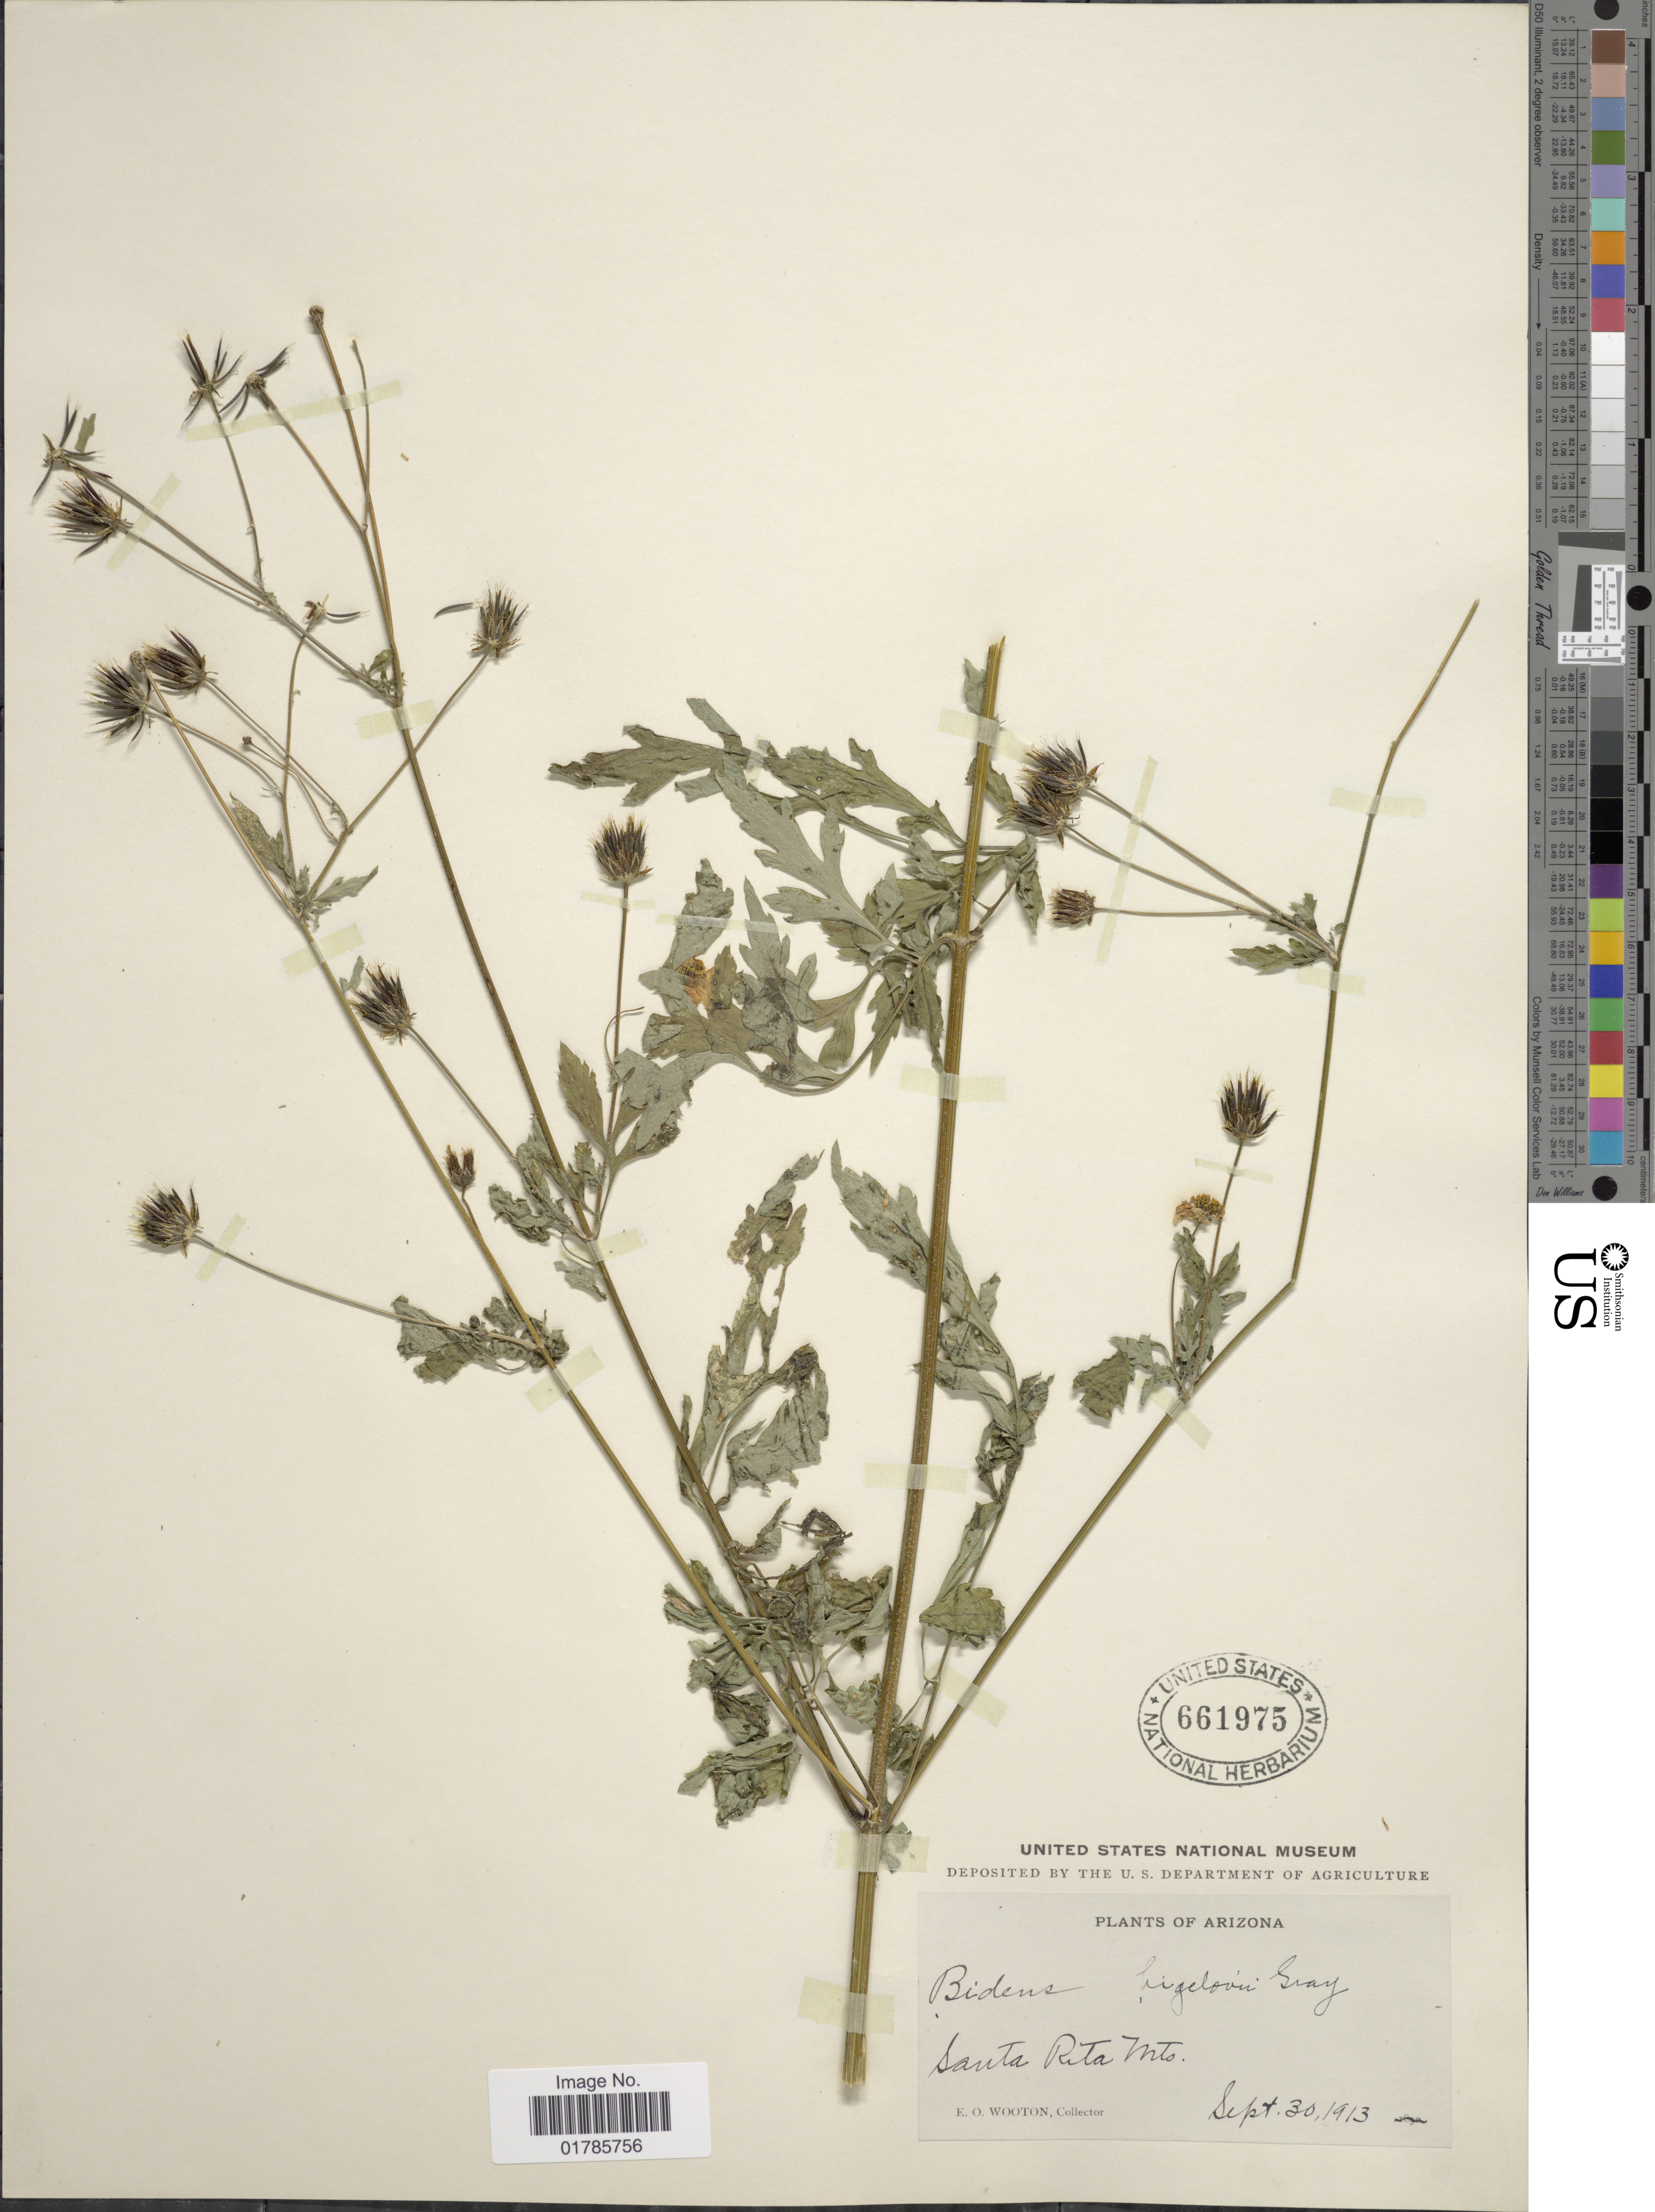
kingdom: Plantae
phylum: Tracheophyta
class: Magnoliopsida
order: Asterales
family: Asteraceae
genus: Bidens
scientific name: Bidens bigelovii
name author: A. Gray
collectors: E. O. Wooton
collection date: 1913-09-30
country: United States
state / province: Arizona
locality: Santa Rita mts.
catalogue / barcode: US 661975